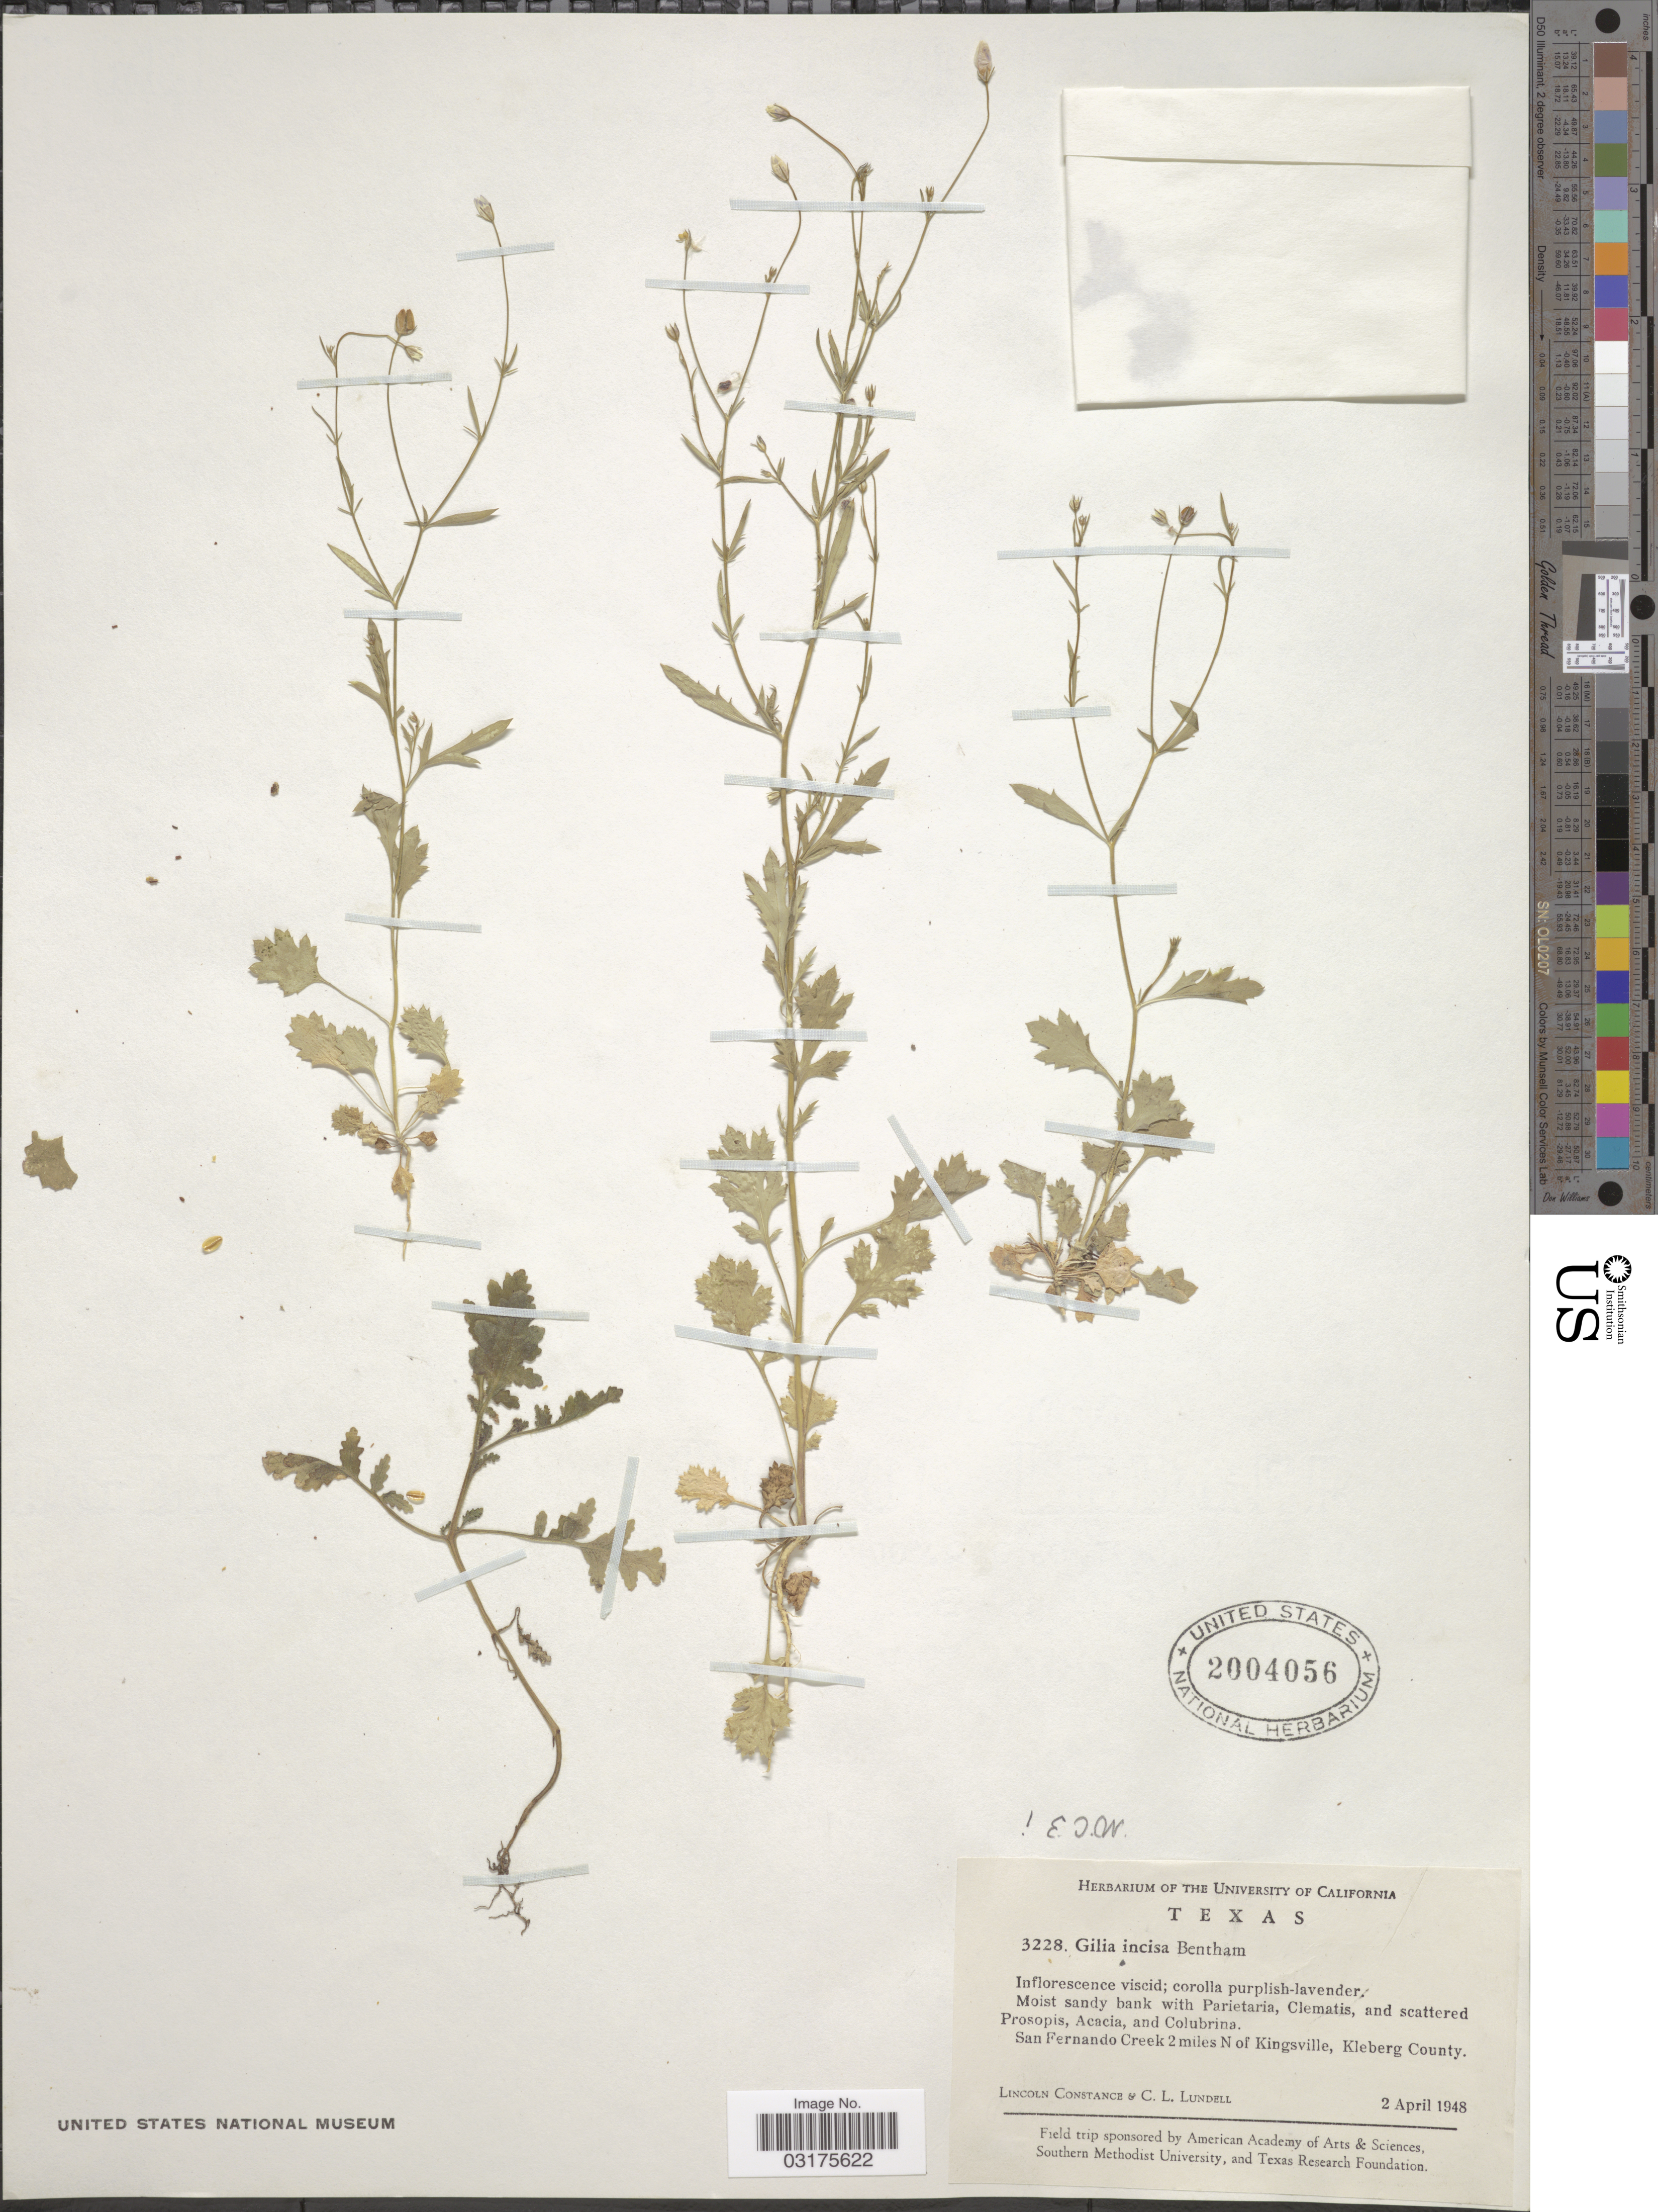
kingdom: Plantae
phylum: Tracheophyta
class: Magnoliopsida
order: Ericales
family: Polemoniaceae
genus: Giliastrum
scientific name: Giliastrum incisum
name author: (Benth.) J.M. Porter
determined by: Strong, Mark T., (BOT), Smithsonian Institution - National Museum of Natural History (UNITED STATES)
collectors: L. Constance & C. L. Lundell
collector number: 3228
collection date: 1948-04-02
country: United States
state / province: Texas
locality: San Fernando Creek 2 miles N of Kingsville, Kleberg County.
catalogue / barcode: US 2004056